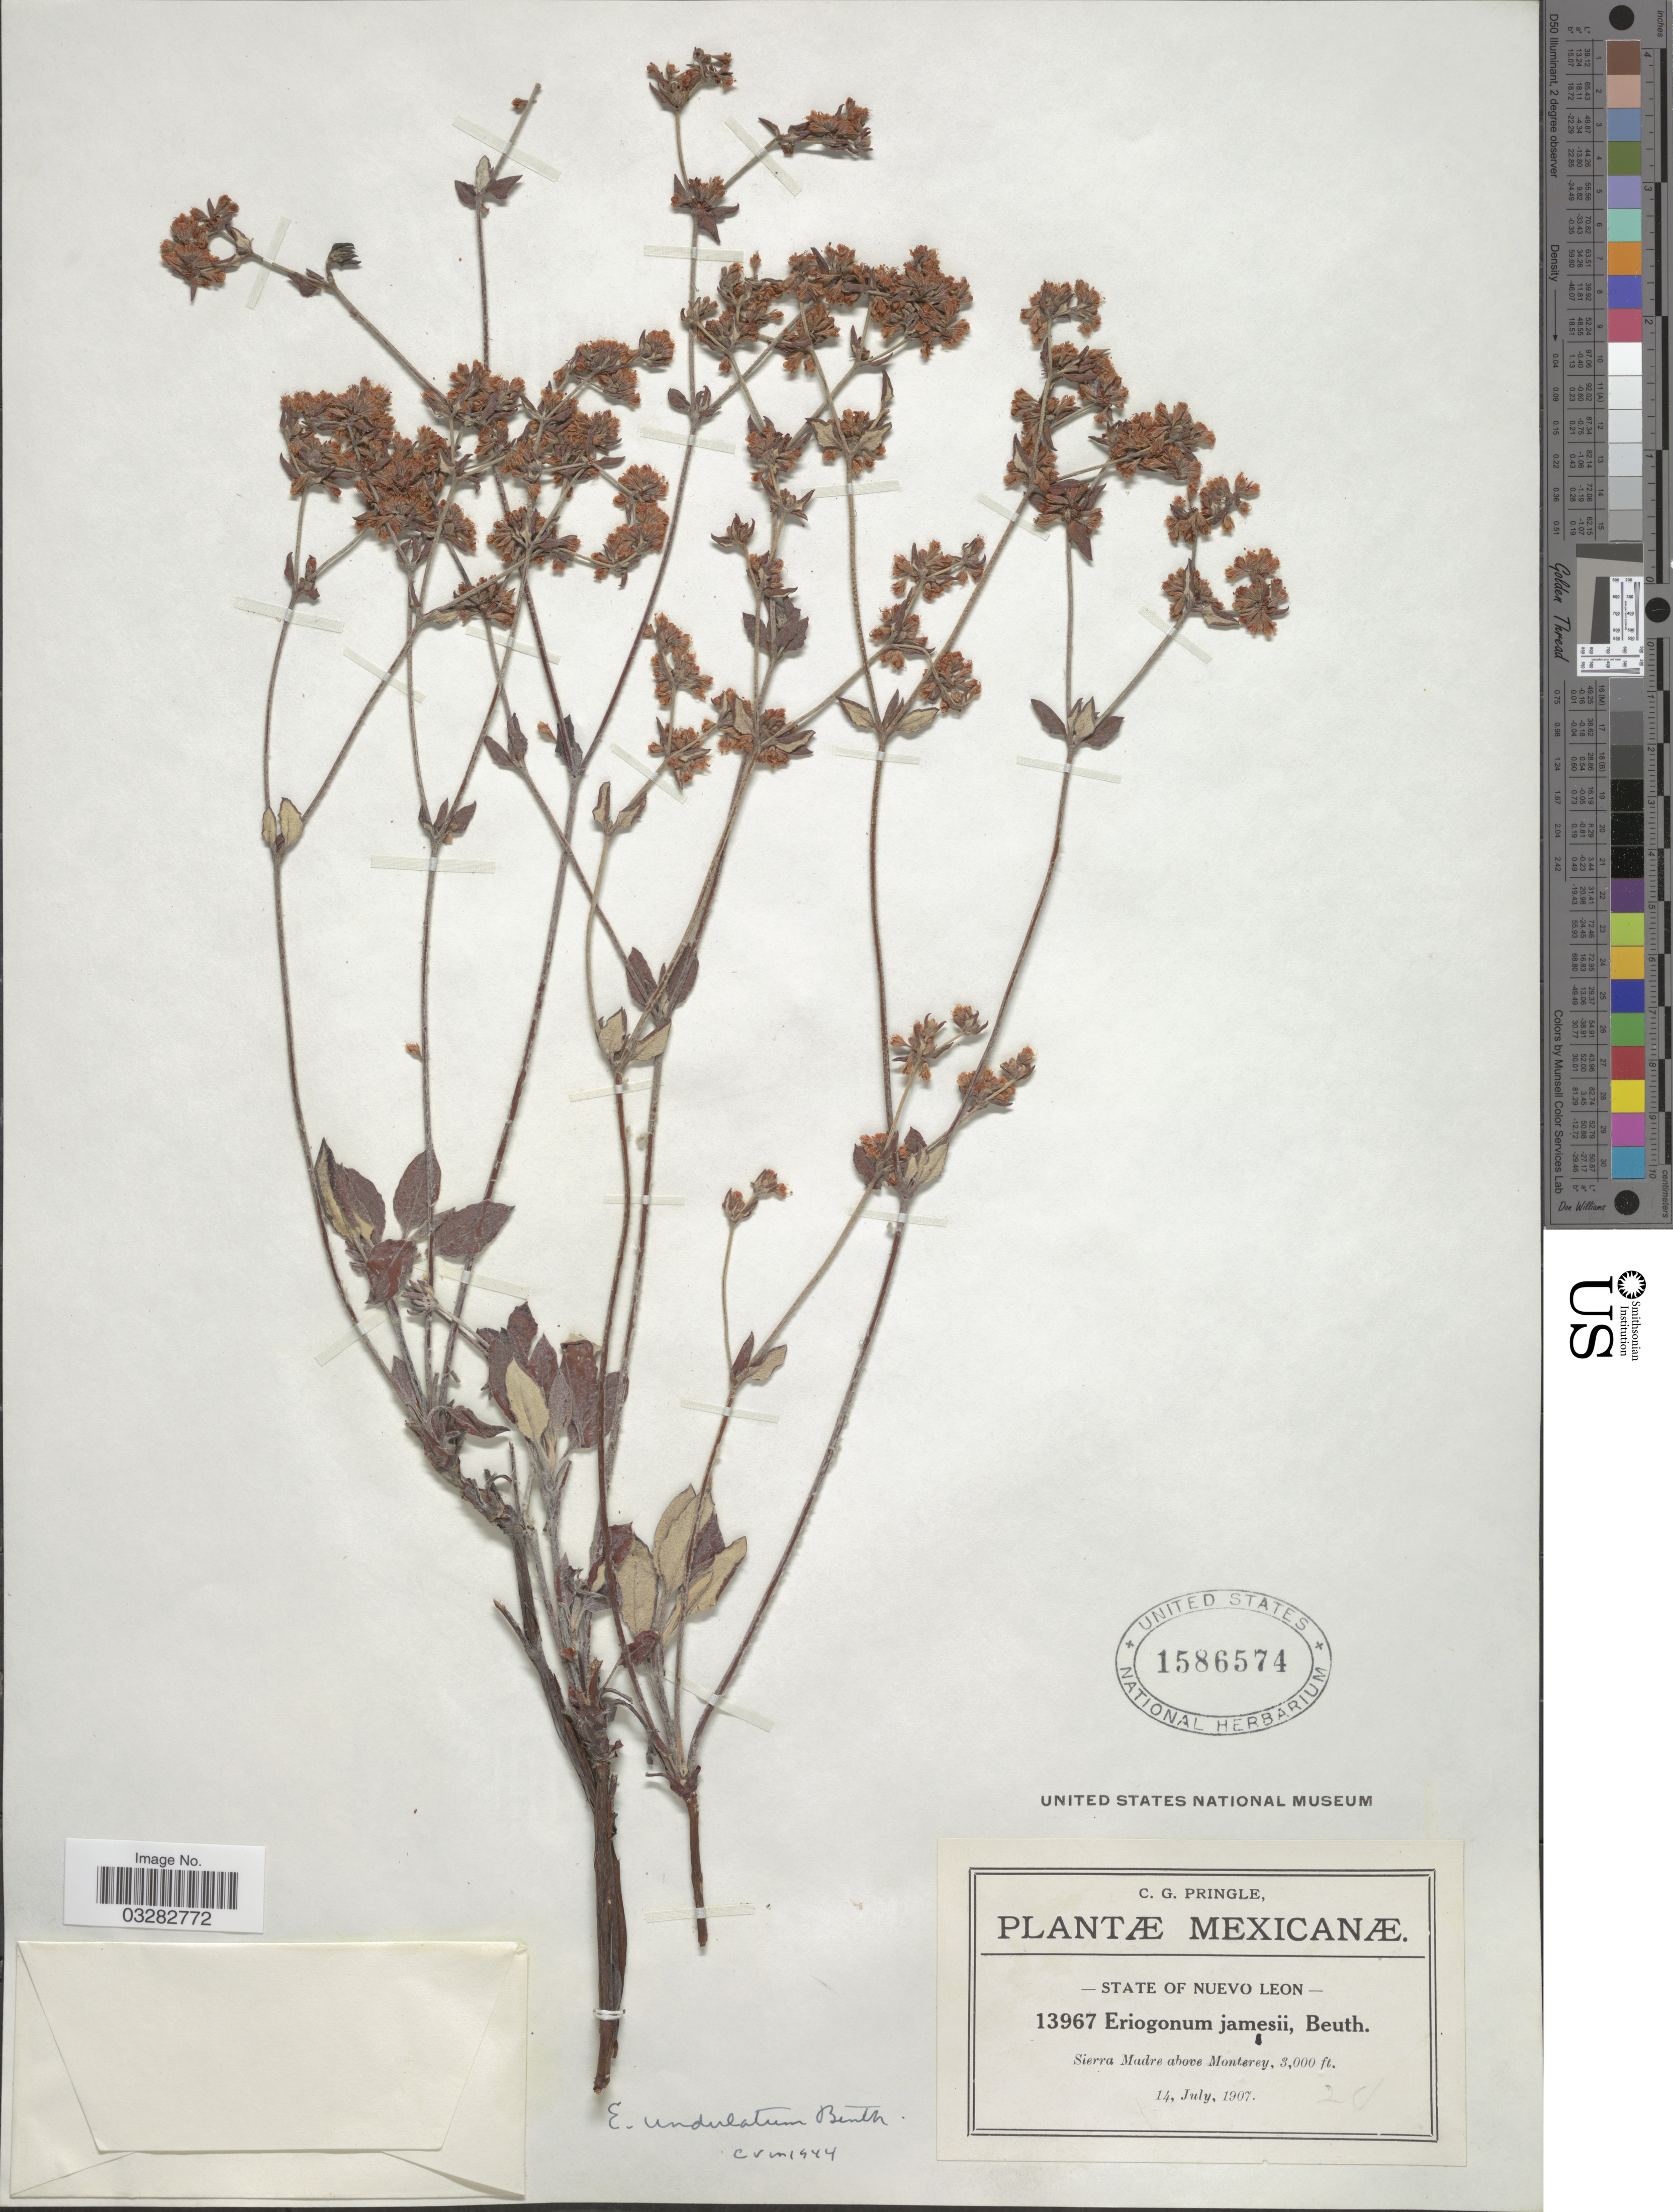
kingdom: Plantae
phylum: Tracheophyta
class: Magnoliopsida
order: Caryophyllales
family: Polygonaceae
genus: Eriogonum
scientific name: Eriogonum jamesii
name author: Benth.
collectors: C. G. Pringle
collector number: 13967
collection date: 1907-07-14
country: Mexico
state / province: Nuevo León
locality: Sierra Madre above Monterey.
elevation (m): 914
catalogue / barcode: US 1586574